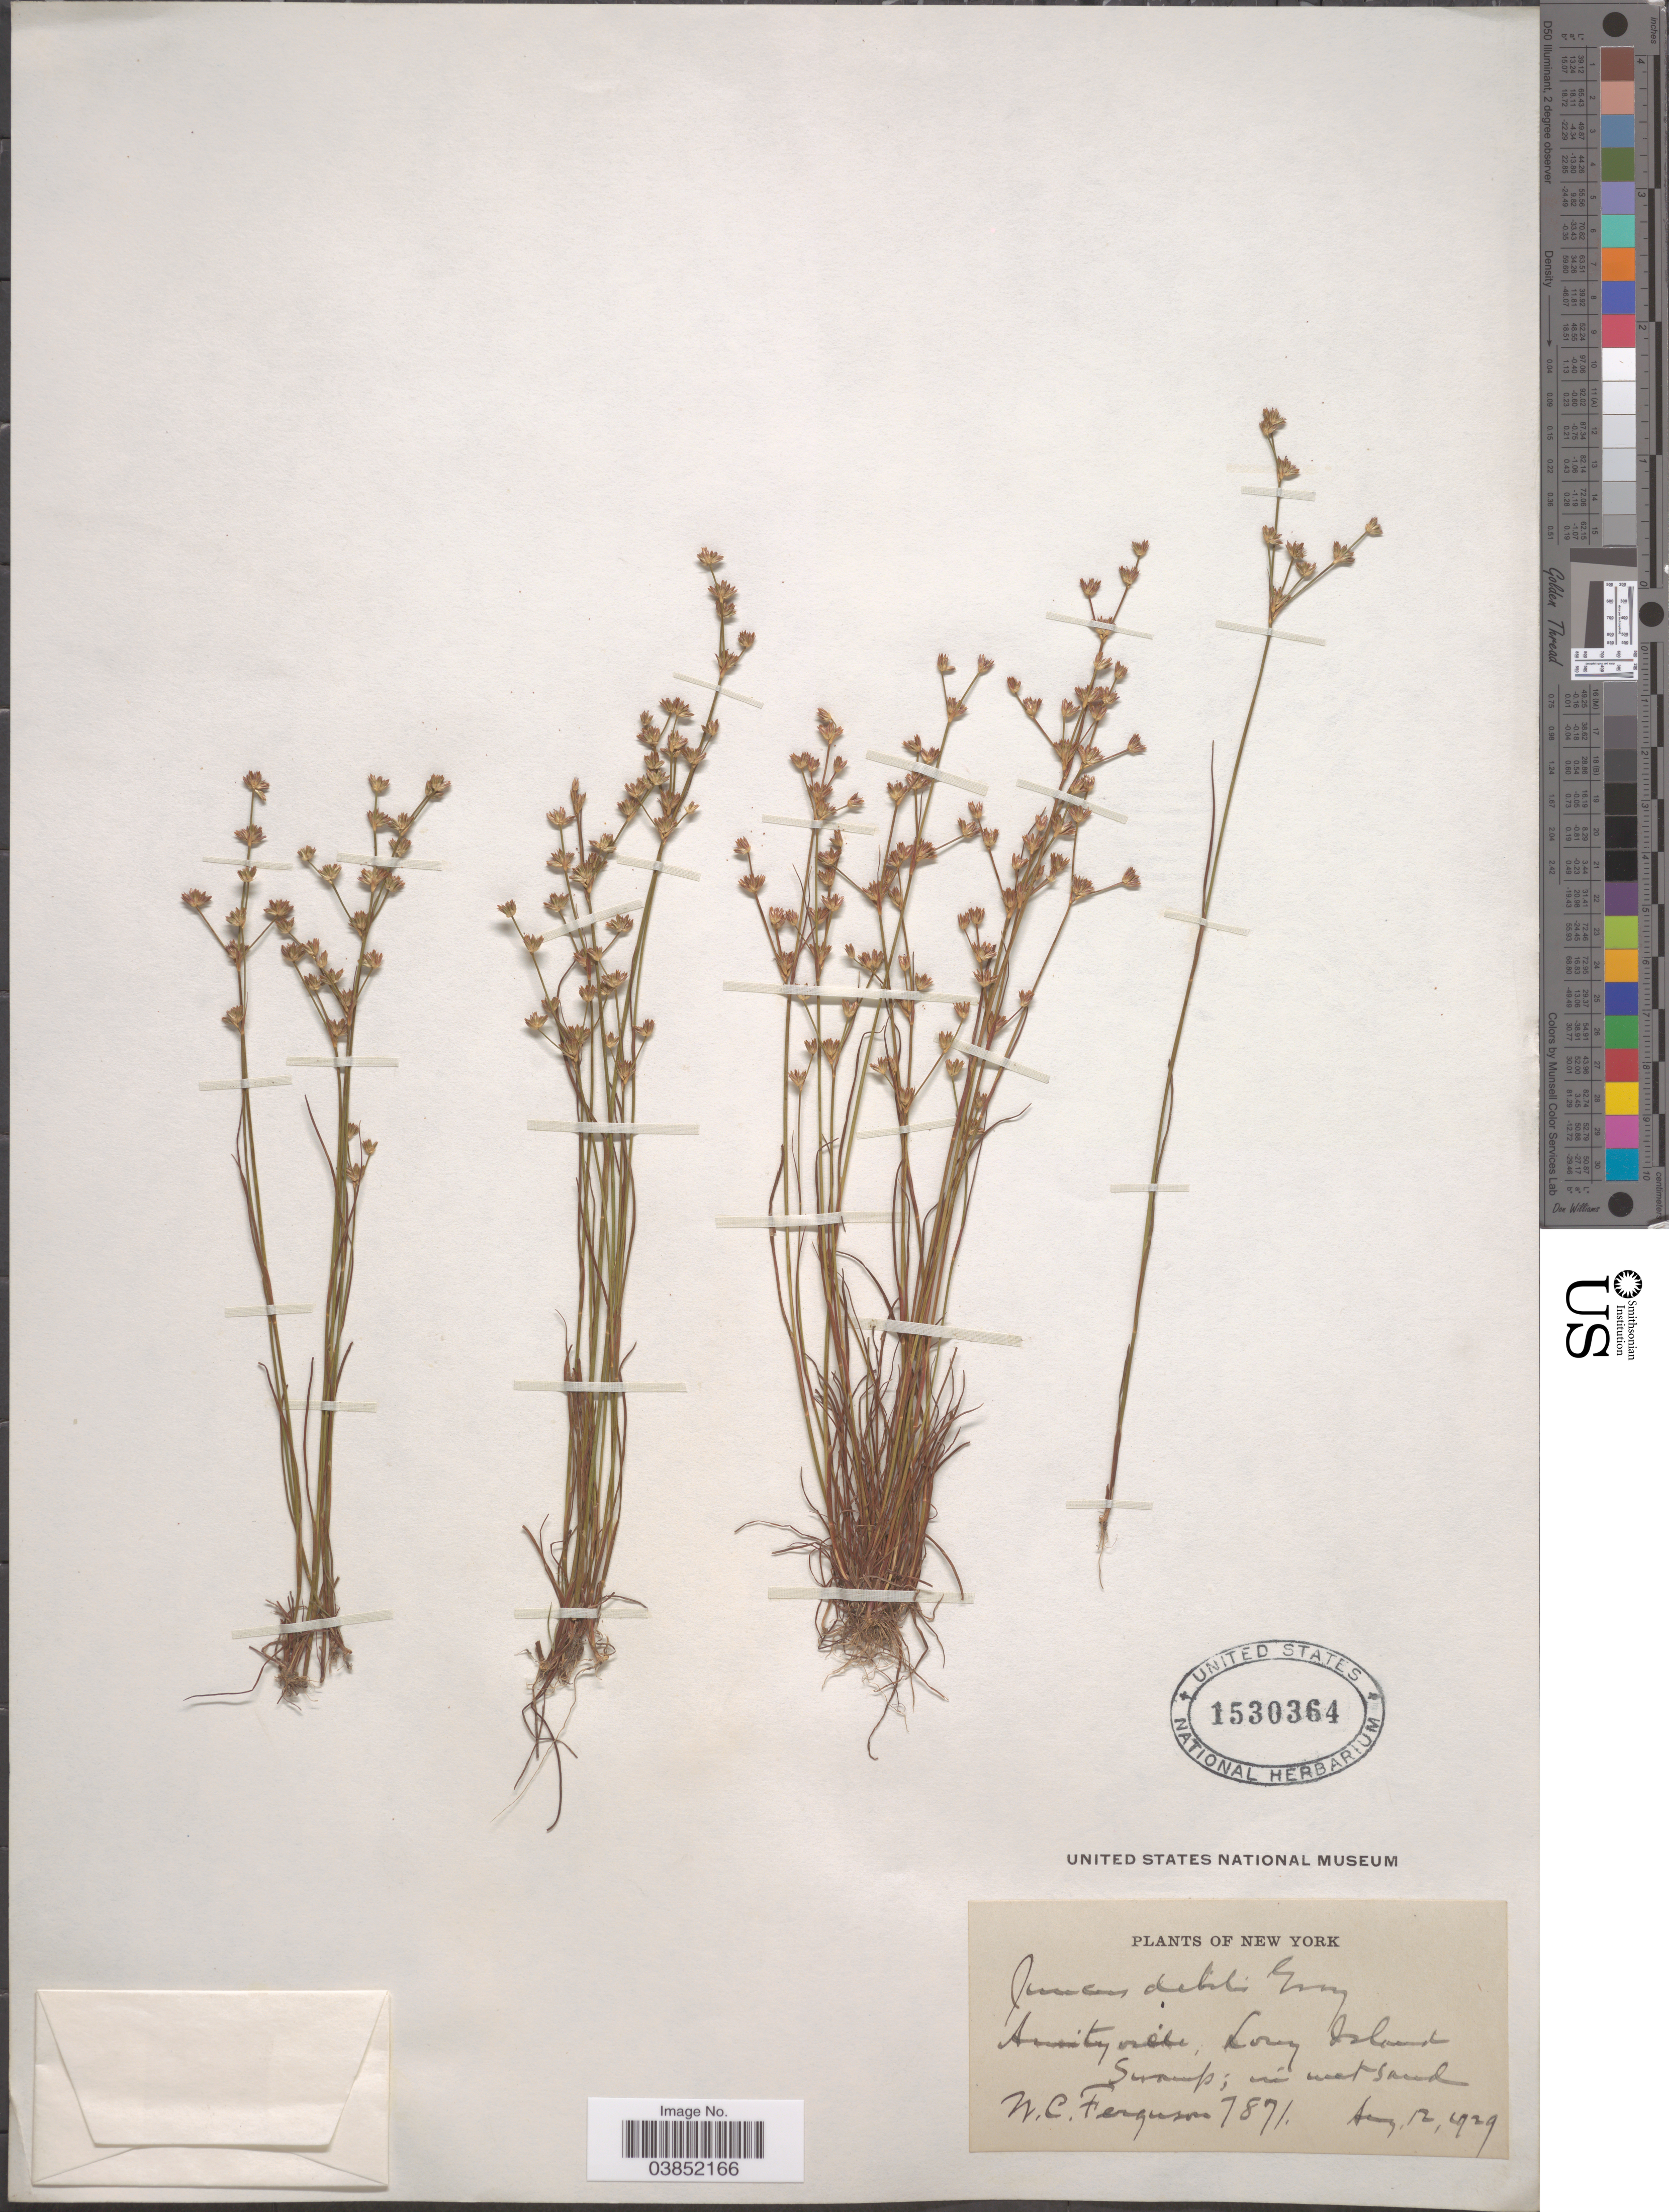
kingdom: Plantae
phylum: Tracheophyta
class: Liliopsida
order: Poales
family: Juncaceae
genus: Juncus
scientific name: Juncus debilis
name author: A. Gray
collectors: W. Ferguson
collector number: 7871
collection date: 1929-08-12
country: United States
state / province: New York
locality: Amityville, Long Island Swamp.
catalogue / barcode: US 1530364